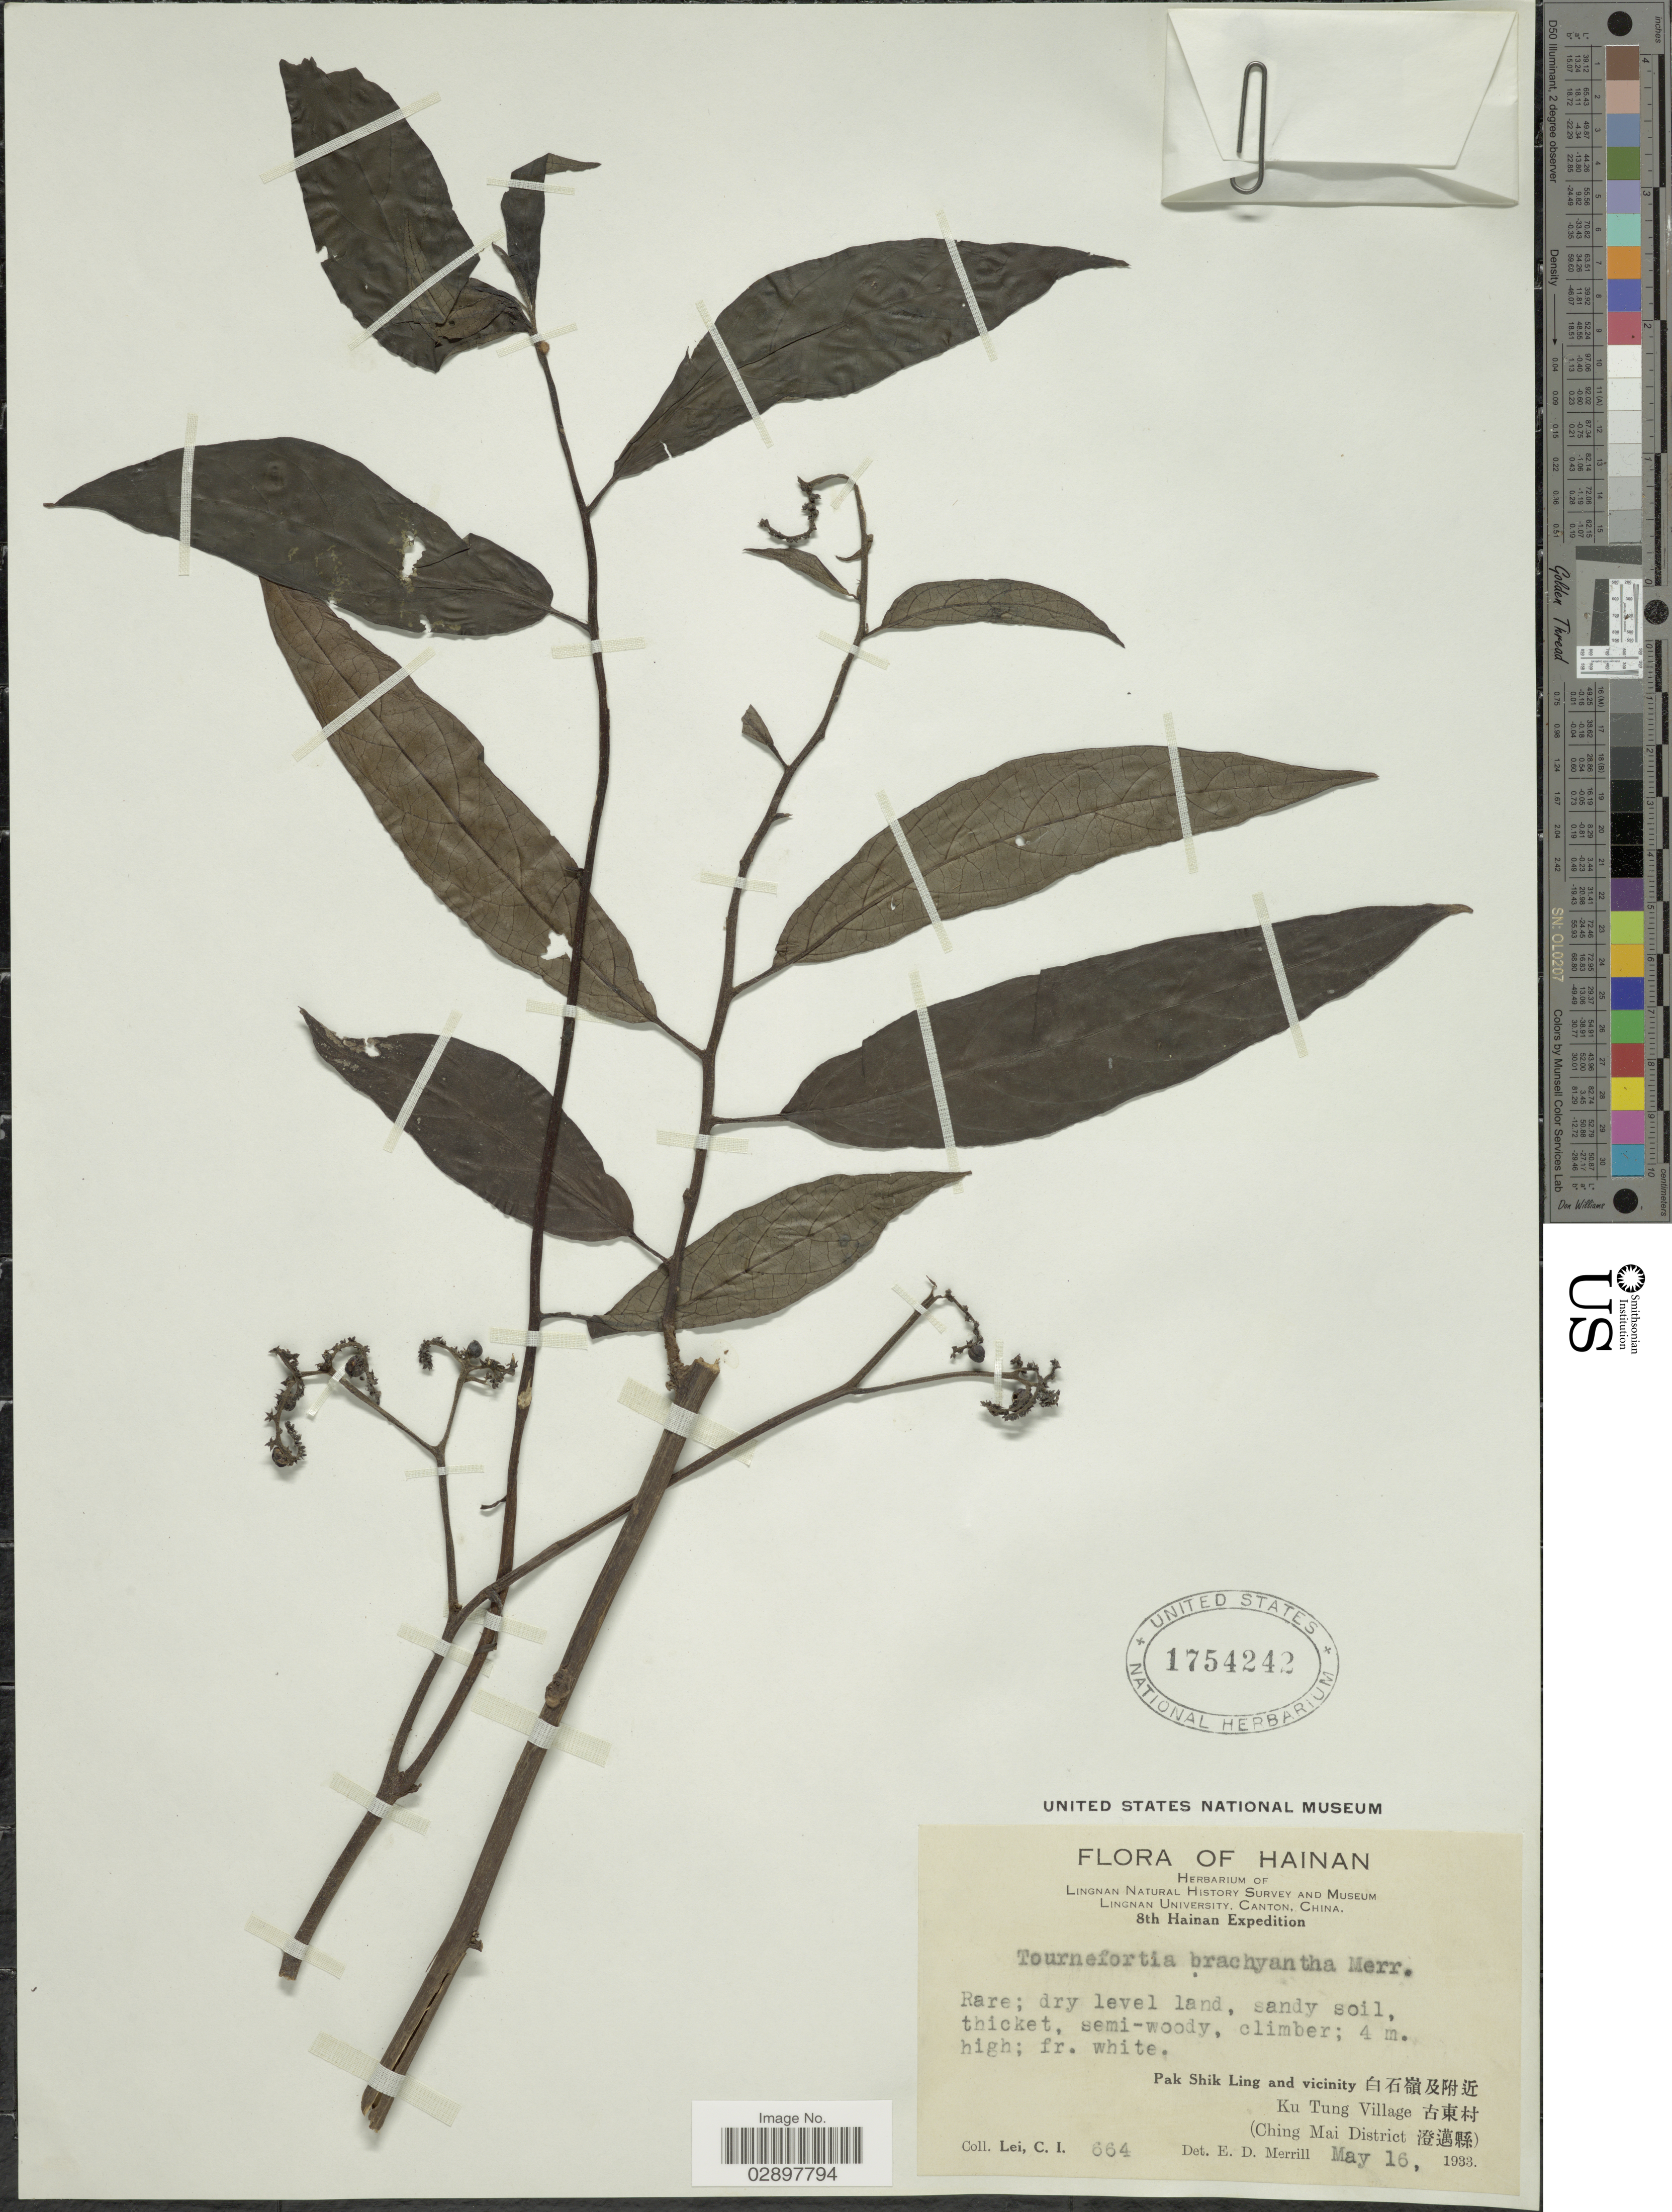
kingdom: Plantae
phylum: Tracheophyta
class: Magnoliopsida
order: Boraginales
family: Heliotropiaceae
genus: Tournefortia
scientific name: Tournefortia brachyantha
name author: Merr. & Chun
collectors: C. I. Lei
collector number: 664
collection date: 1933-05-16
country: China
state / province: Hainan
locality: Pak Shik Ling and vicinity. Ku Tung Village. (Ching Mai District).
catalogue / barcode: US 1754242